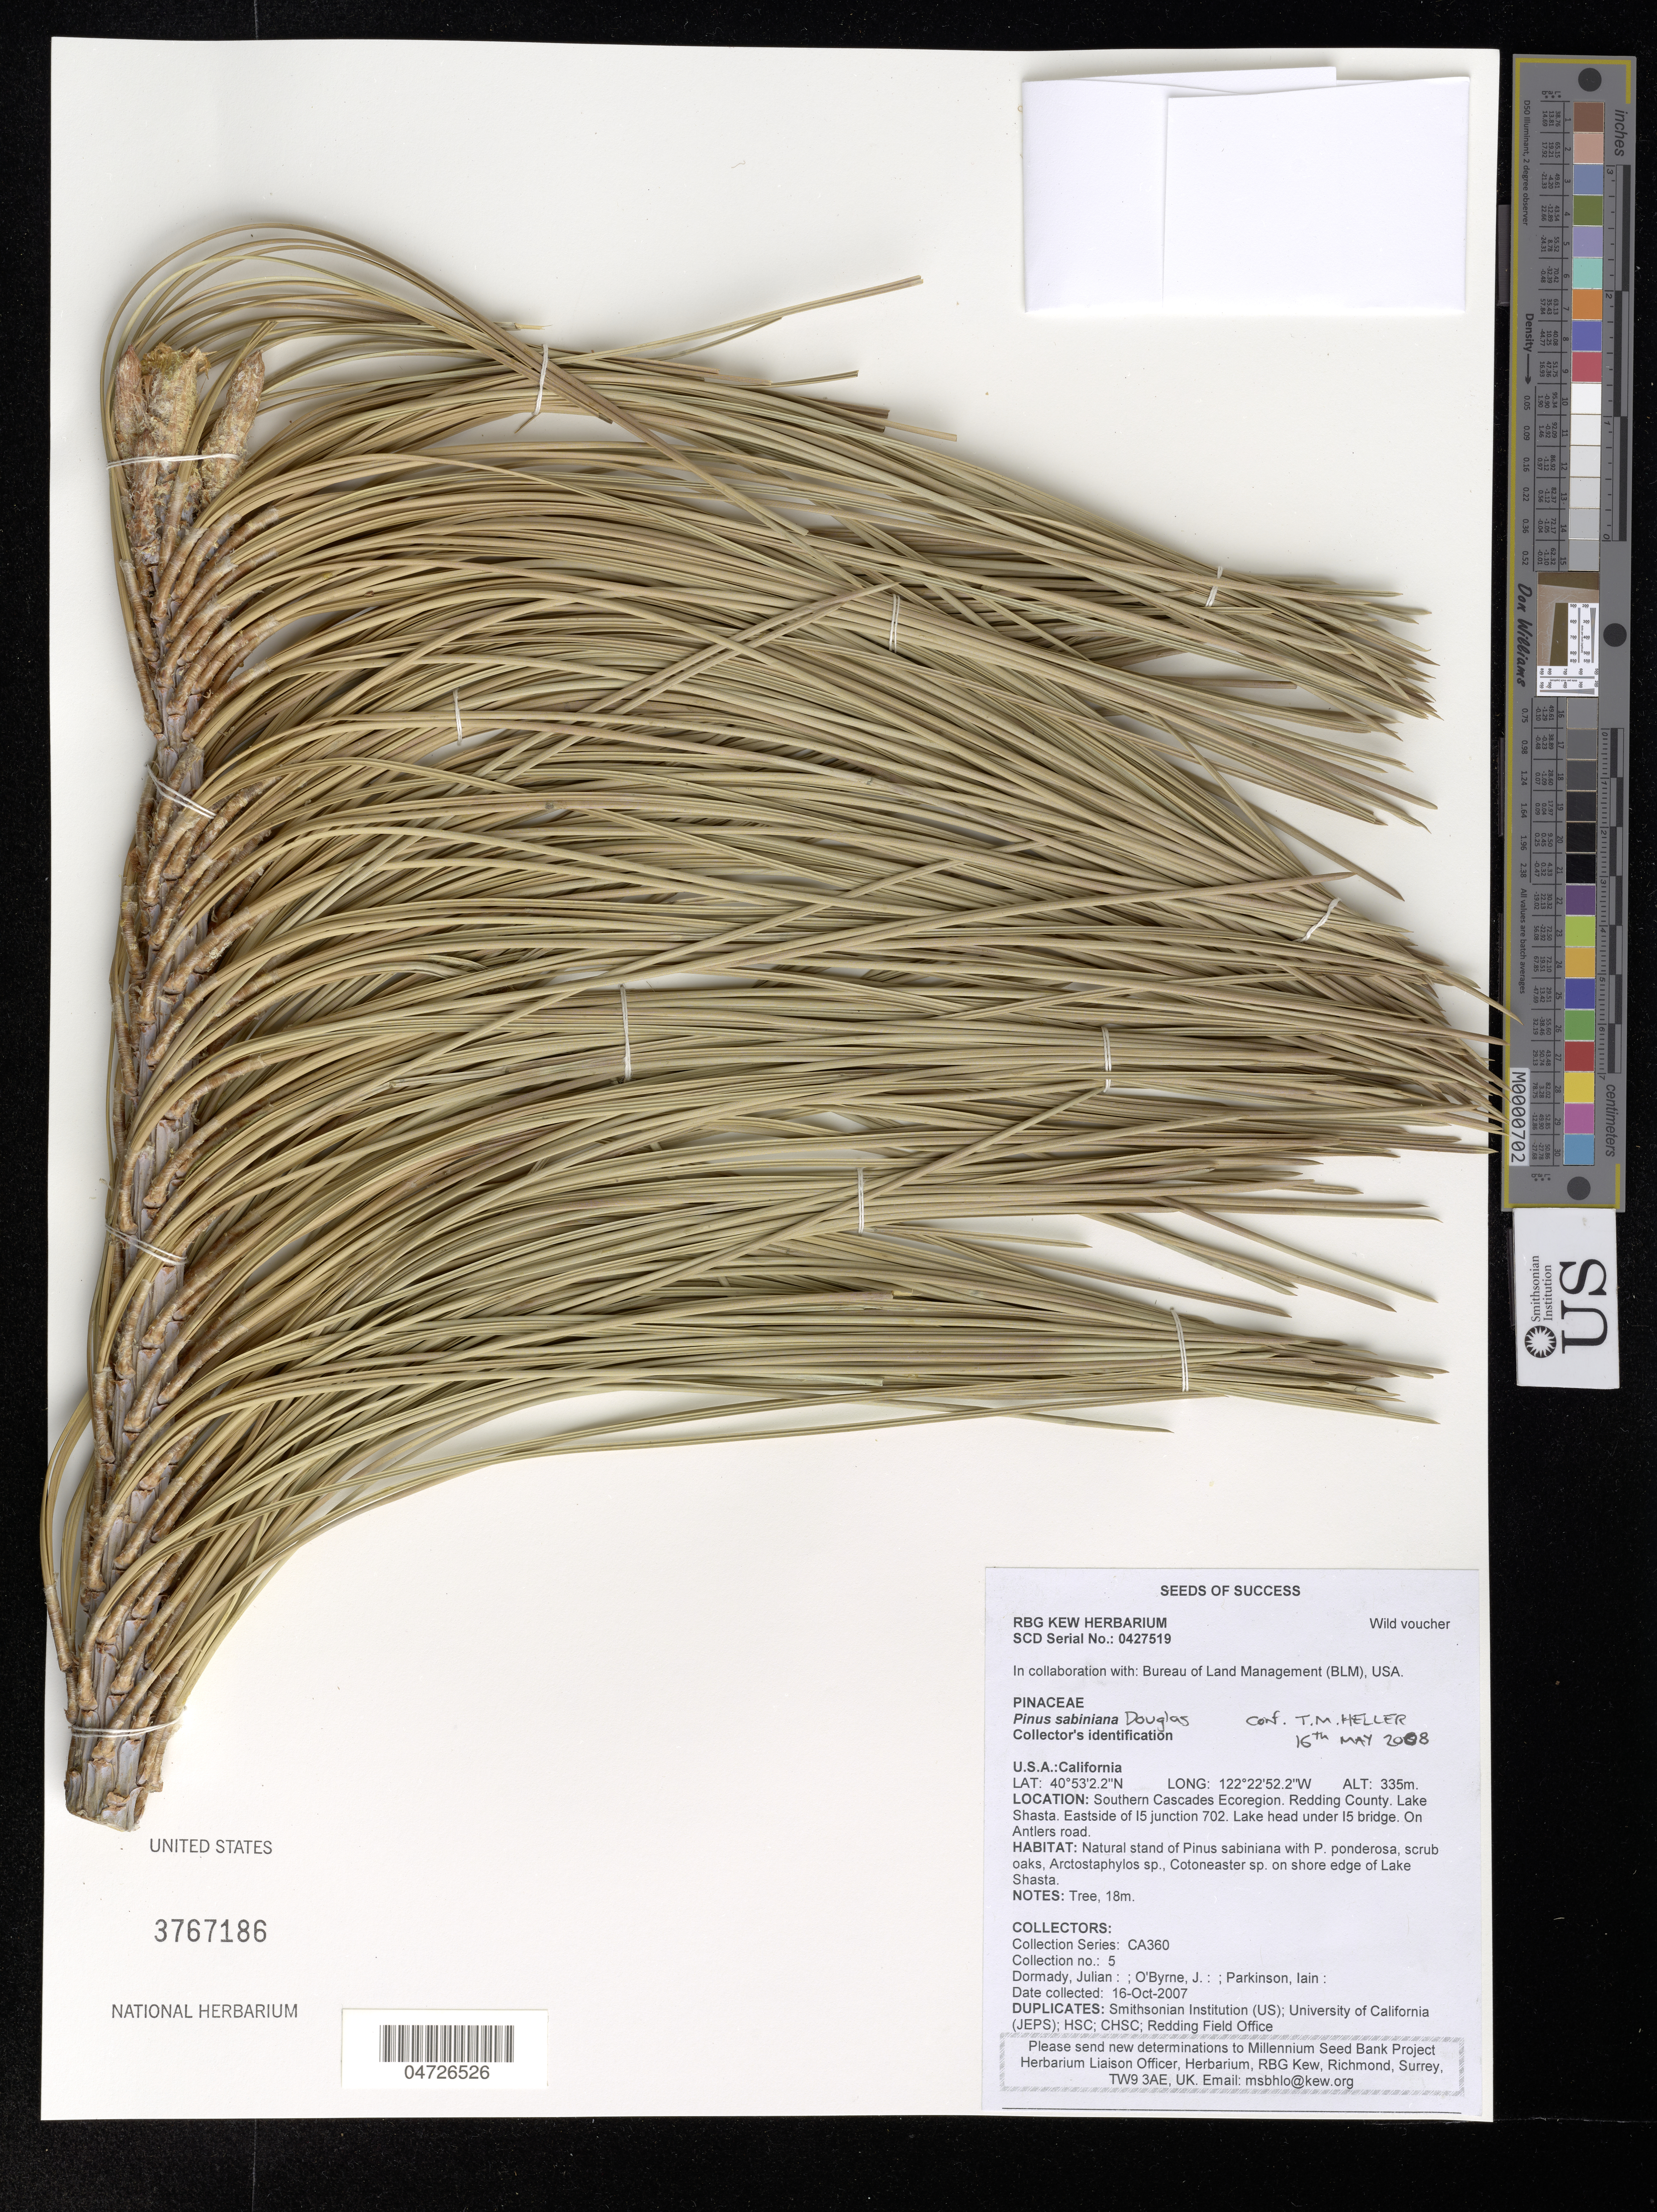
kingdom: Plantae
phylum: Tracheophyta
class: Pinopsida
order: Pinales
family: Pinaceae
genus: Pinus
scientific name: Pinus sabiniana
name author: Douglas ex D. Don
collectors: J. Dormady, J. O'Byrne & I. Parkinson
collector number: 5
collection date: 2007-10-16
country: United States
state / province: California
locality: Southern Cascades Ecoregion. Redding County. Lake Shasta. Eastside of I5 junction 702. Lake head under I5 bridge. On Antlers road.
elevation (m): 335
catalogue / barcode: US 3767186